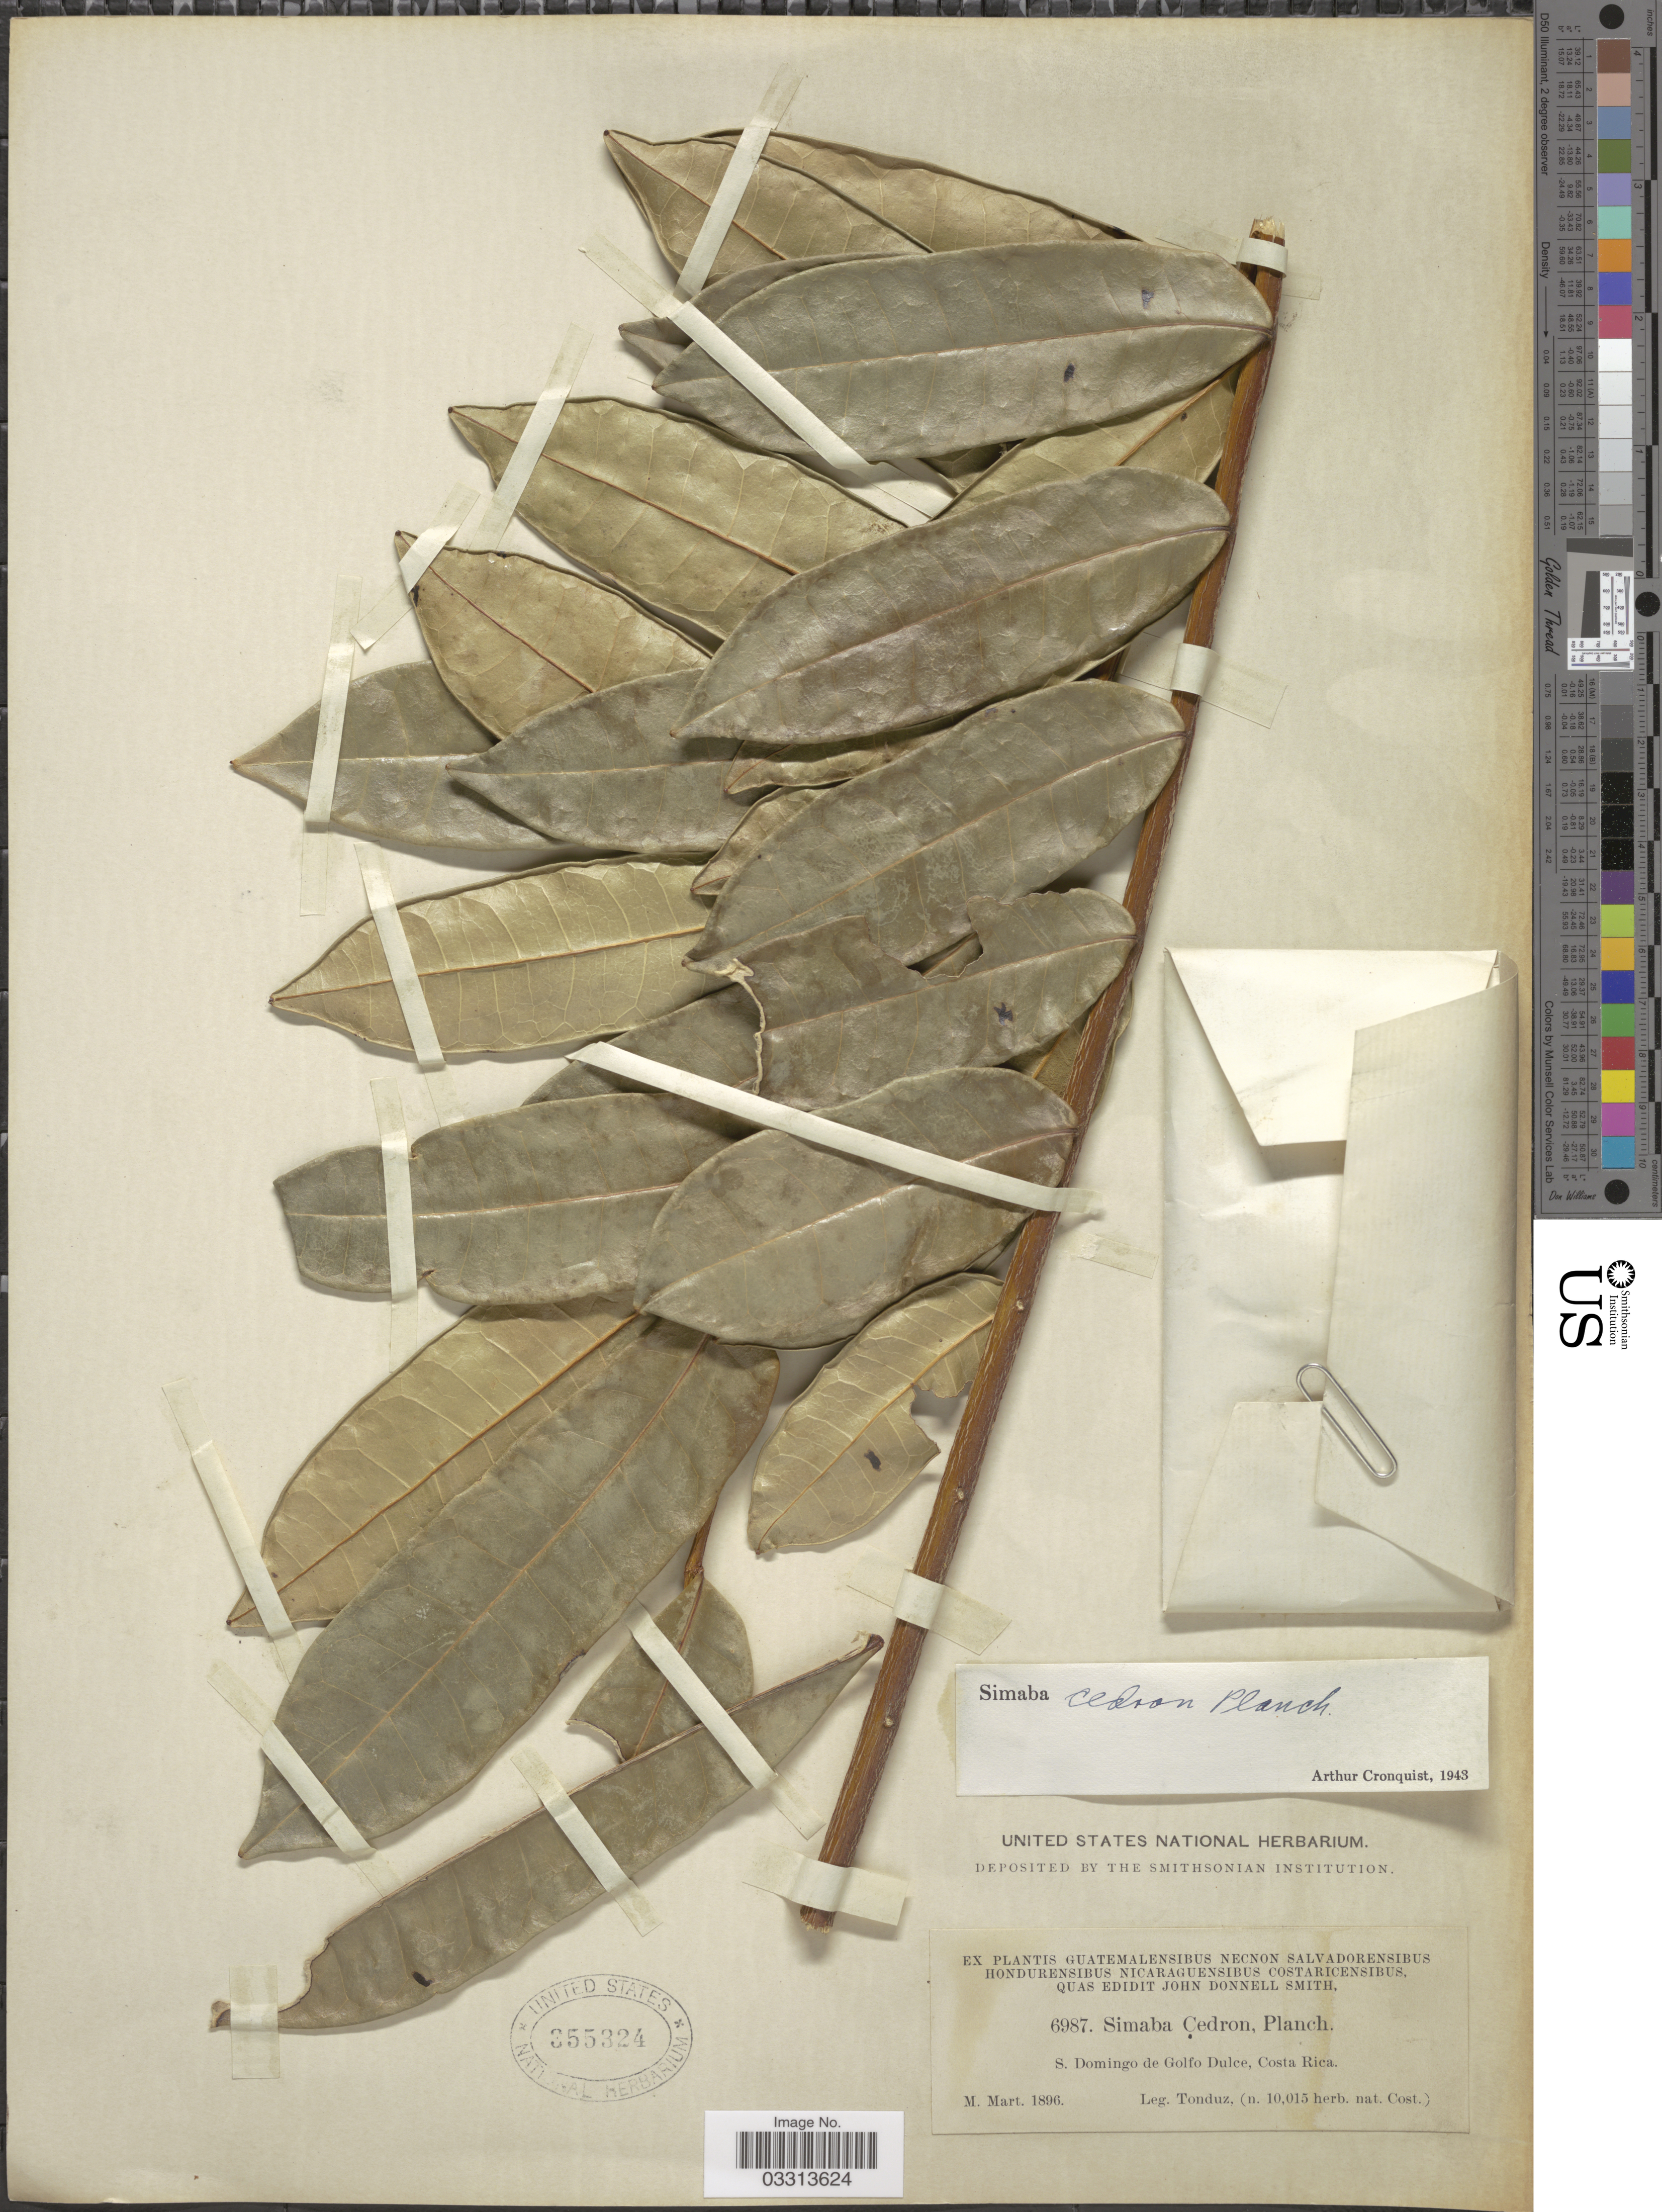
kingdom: Plantae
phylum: Tracheophyta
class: Magnoliopsida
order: Sapindales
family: Simaroubaceae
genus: Homalolepis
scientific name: Homalolepis cedron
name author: (Planch.) Devecchi & Pirani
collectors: Tonduz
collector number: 6987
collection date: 1896-03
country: Costa Rica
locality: S. Domingo de Golfo Dulce.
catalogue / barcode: US 355324